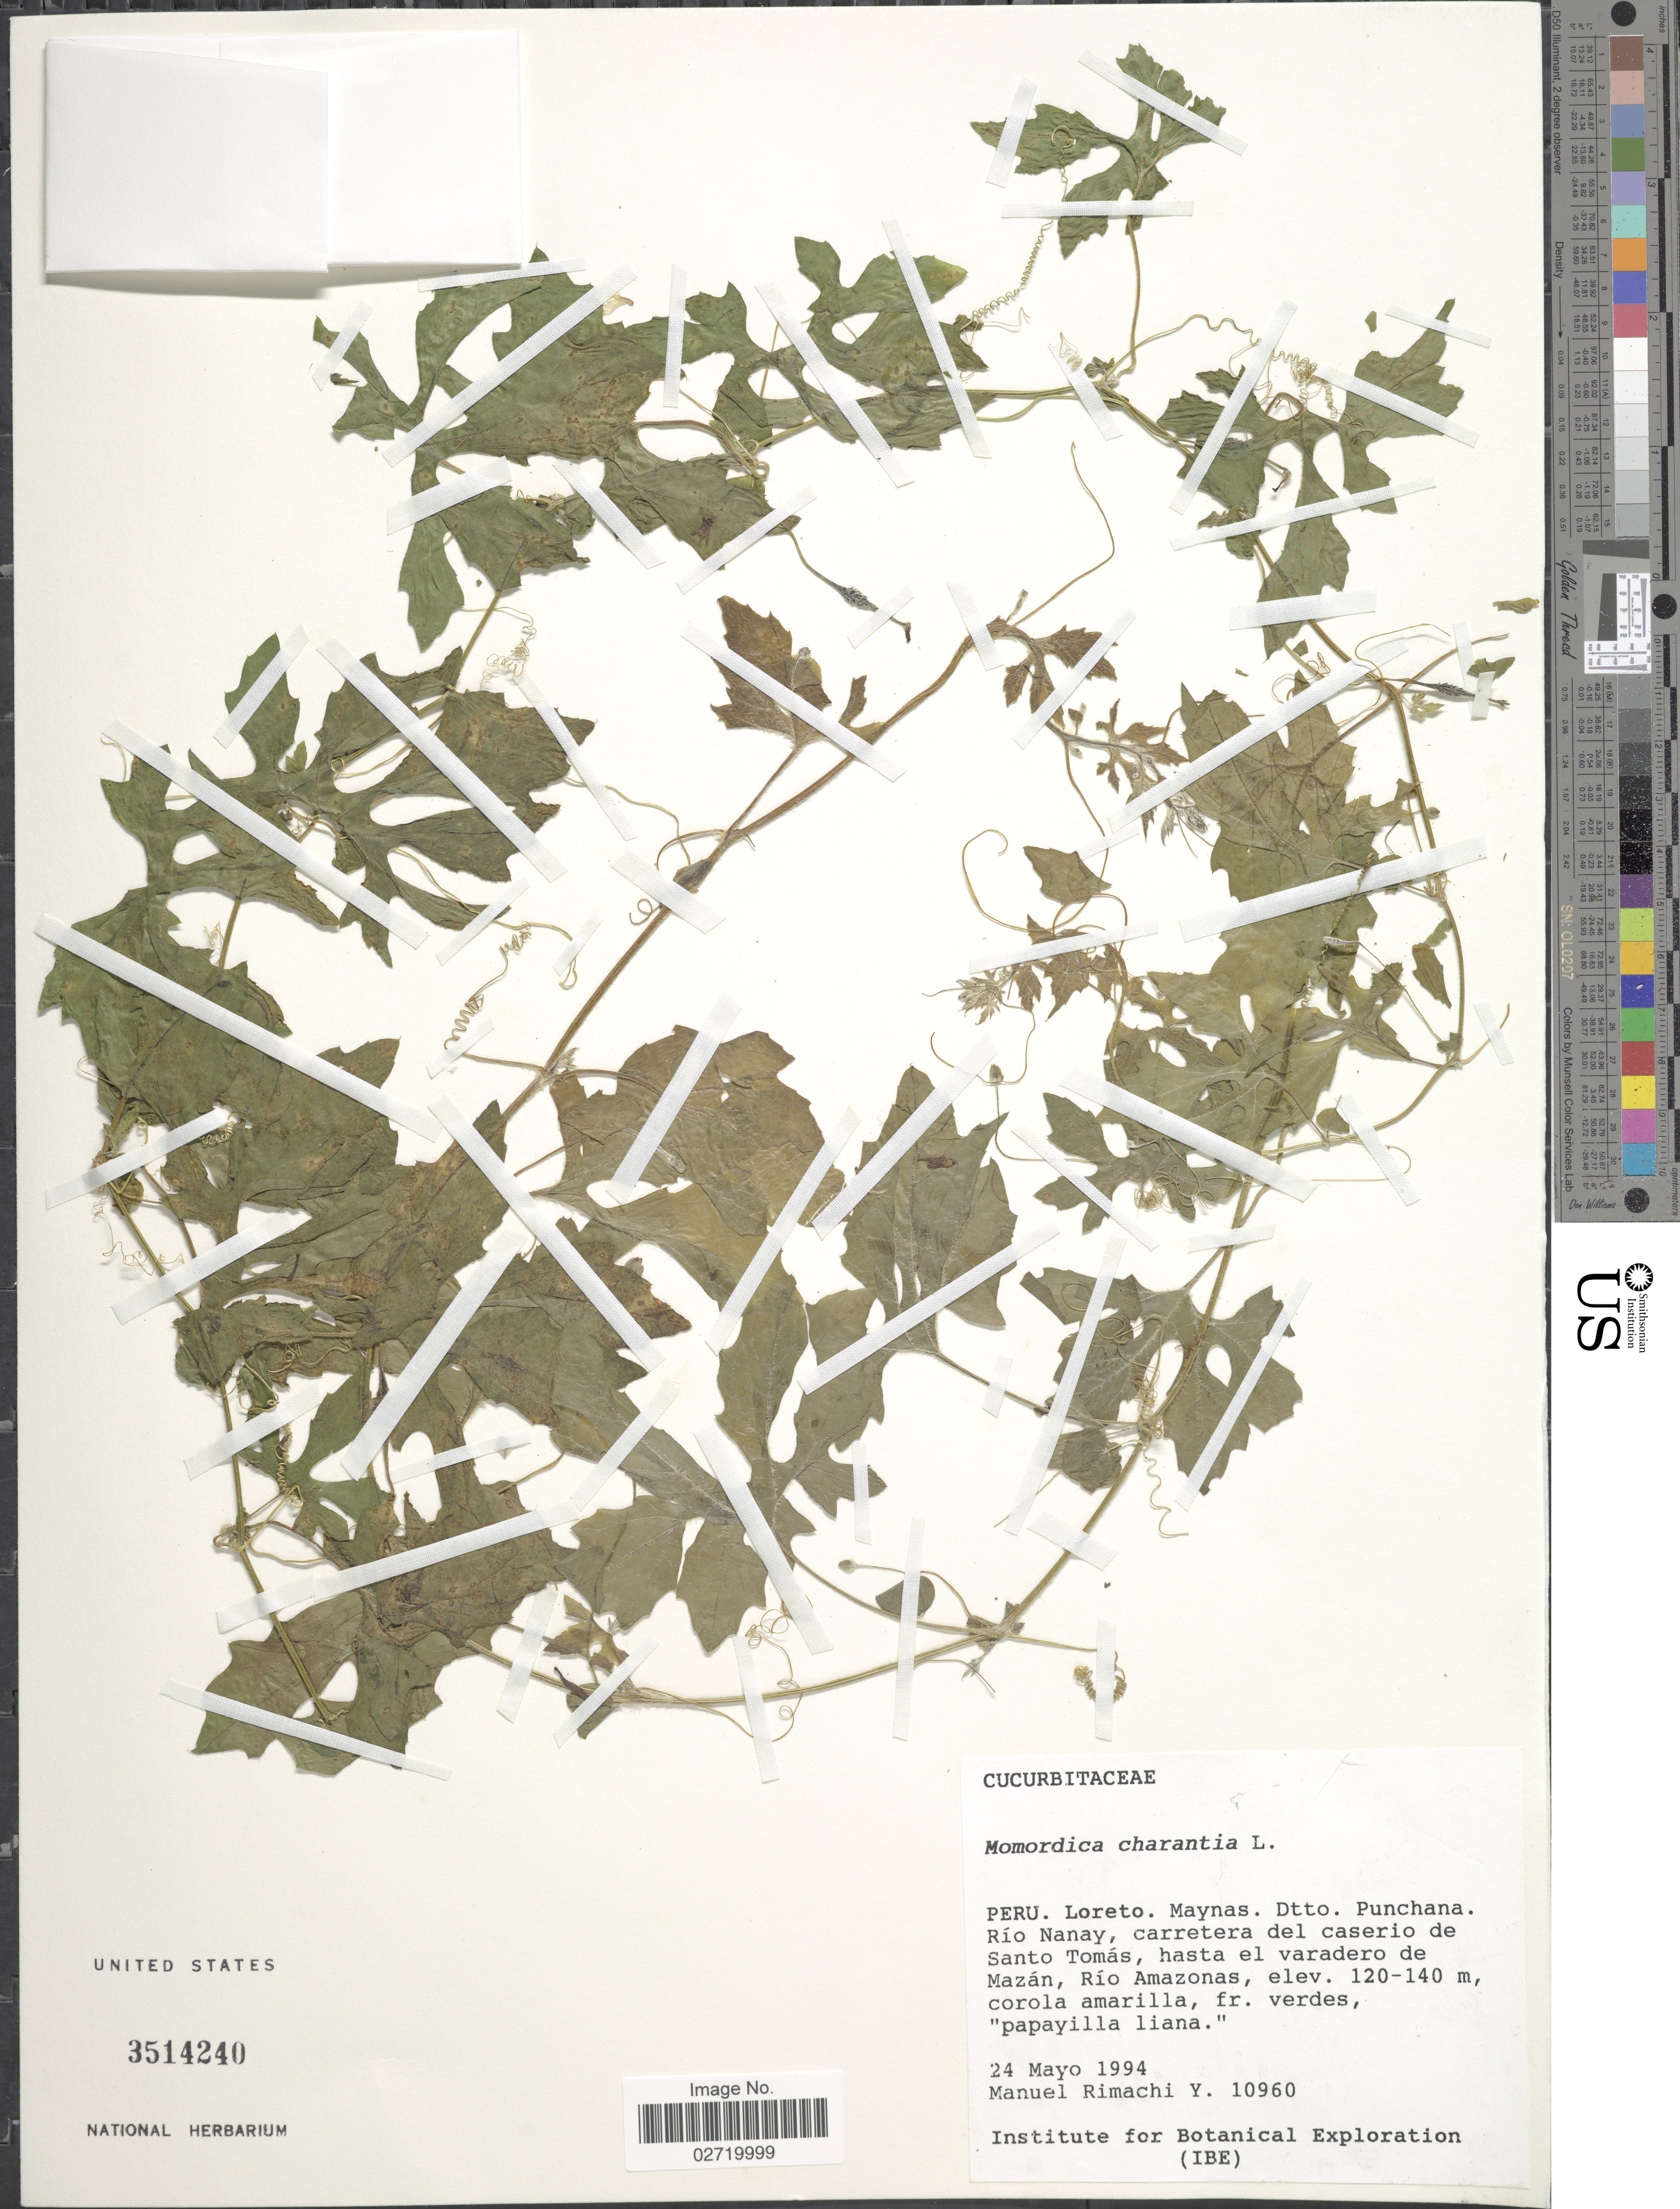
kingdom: Plantae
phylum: Tracheophyta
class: Magnoliopsida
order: Cucurbitales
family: Cucurbitaceae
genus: Momordica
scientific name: Momordica charantia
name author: L.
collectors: M. Rimachi Y.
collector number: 10960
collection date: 1994-05-24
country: Peru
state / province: Loreto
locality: Maynas, Dtto. Punchana. Rio Nanay, carretera del caserio de Santo Tomas, hasta el varadero de Mazan, Rio Amazonas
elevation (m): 120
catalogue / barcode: US 3514240